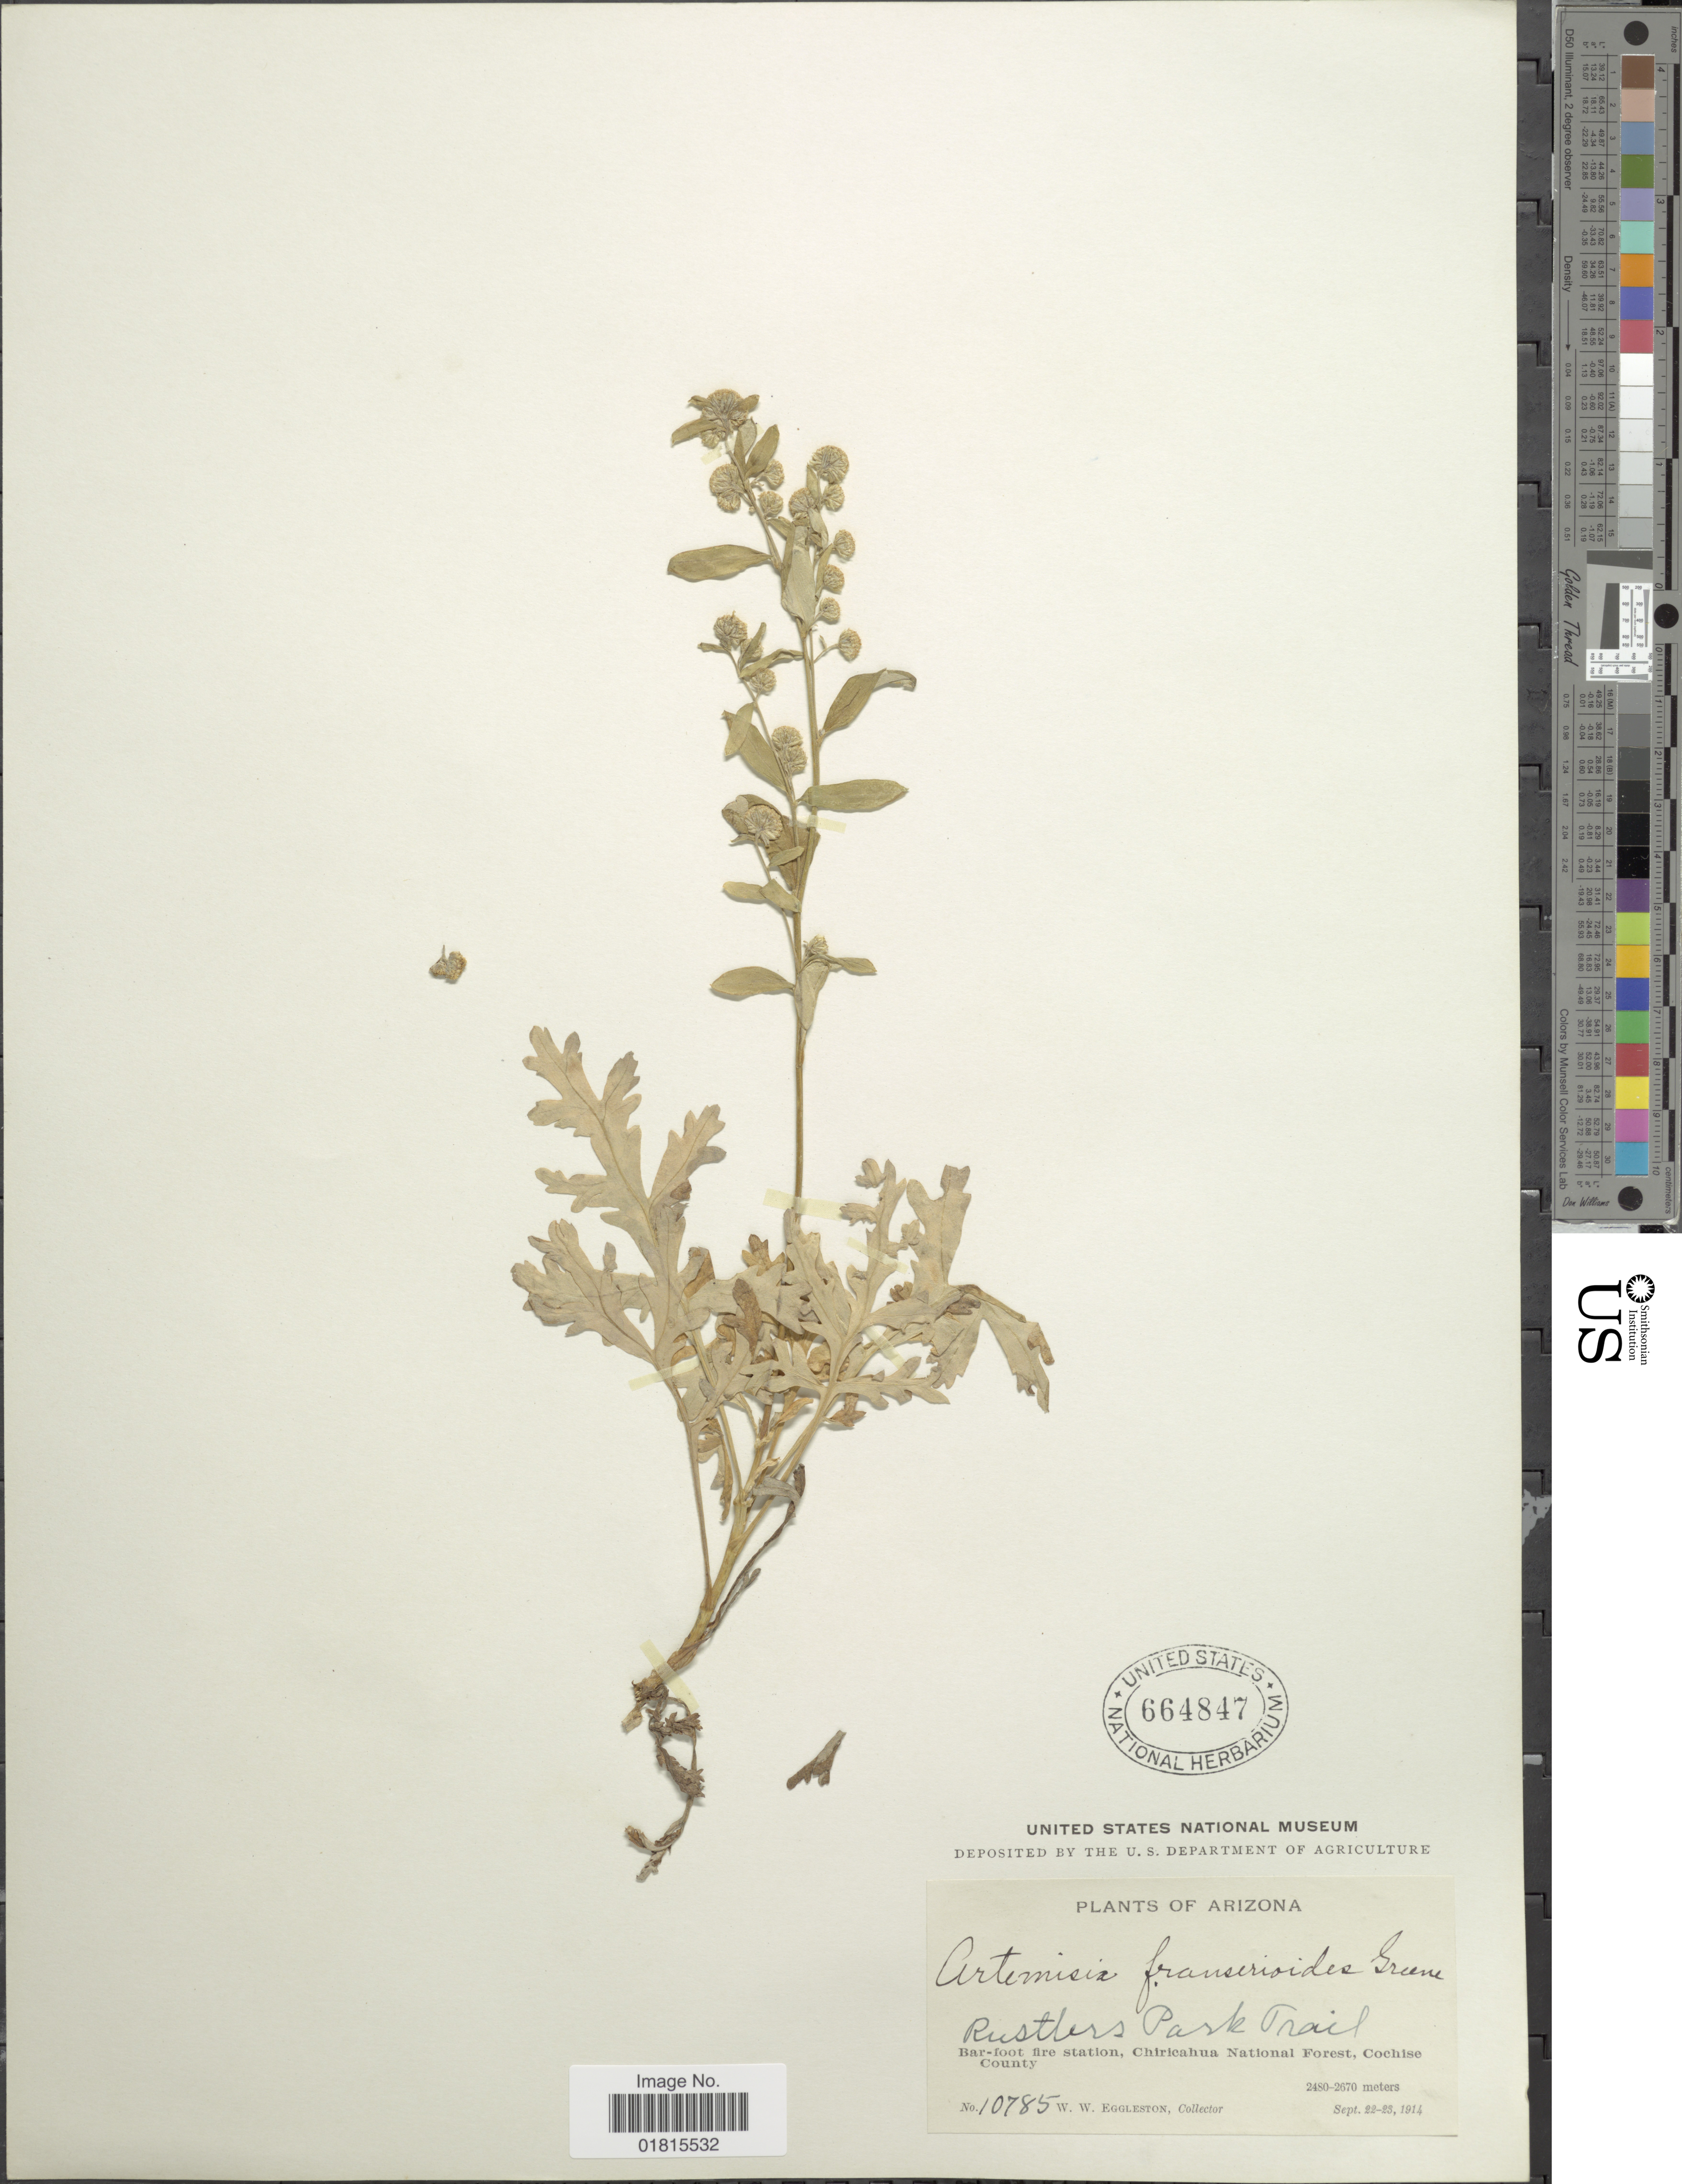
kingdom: Plantae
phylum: Tracheophyta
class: Magnoliopsida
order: Asterales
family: Asteraceae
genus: Artemisia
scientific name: Artemisia franserioides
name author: Greene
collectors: W. W. Eggleston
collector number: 10785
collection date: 1914-09-22/1914-09-23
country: United States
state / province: Arizona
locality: Rustlers Park Trail. Bar-foot flre station, Chiricahua National Forest, Cochise County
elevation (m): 2480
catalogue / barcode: US 664847